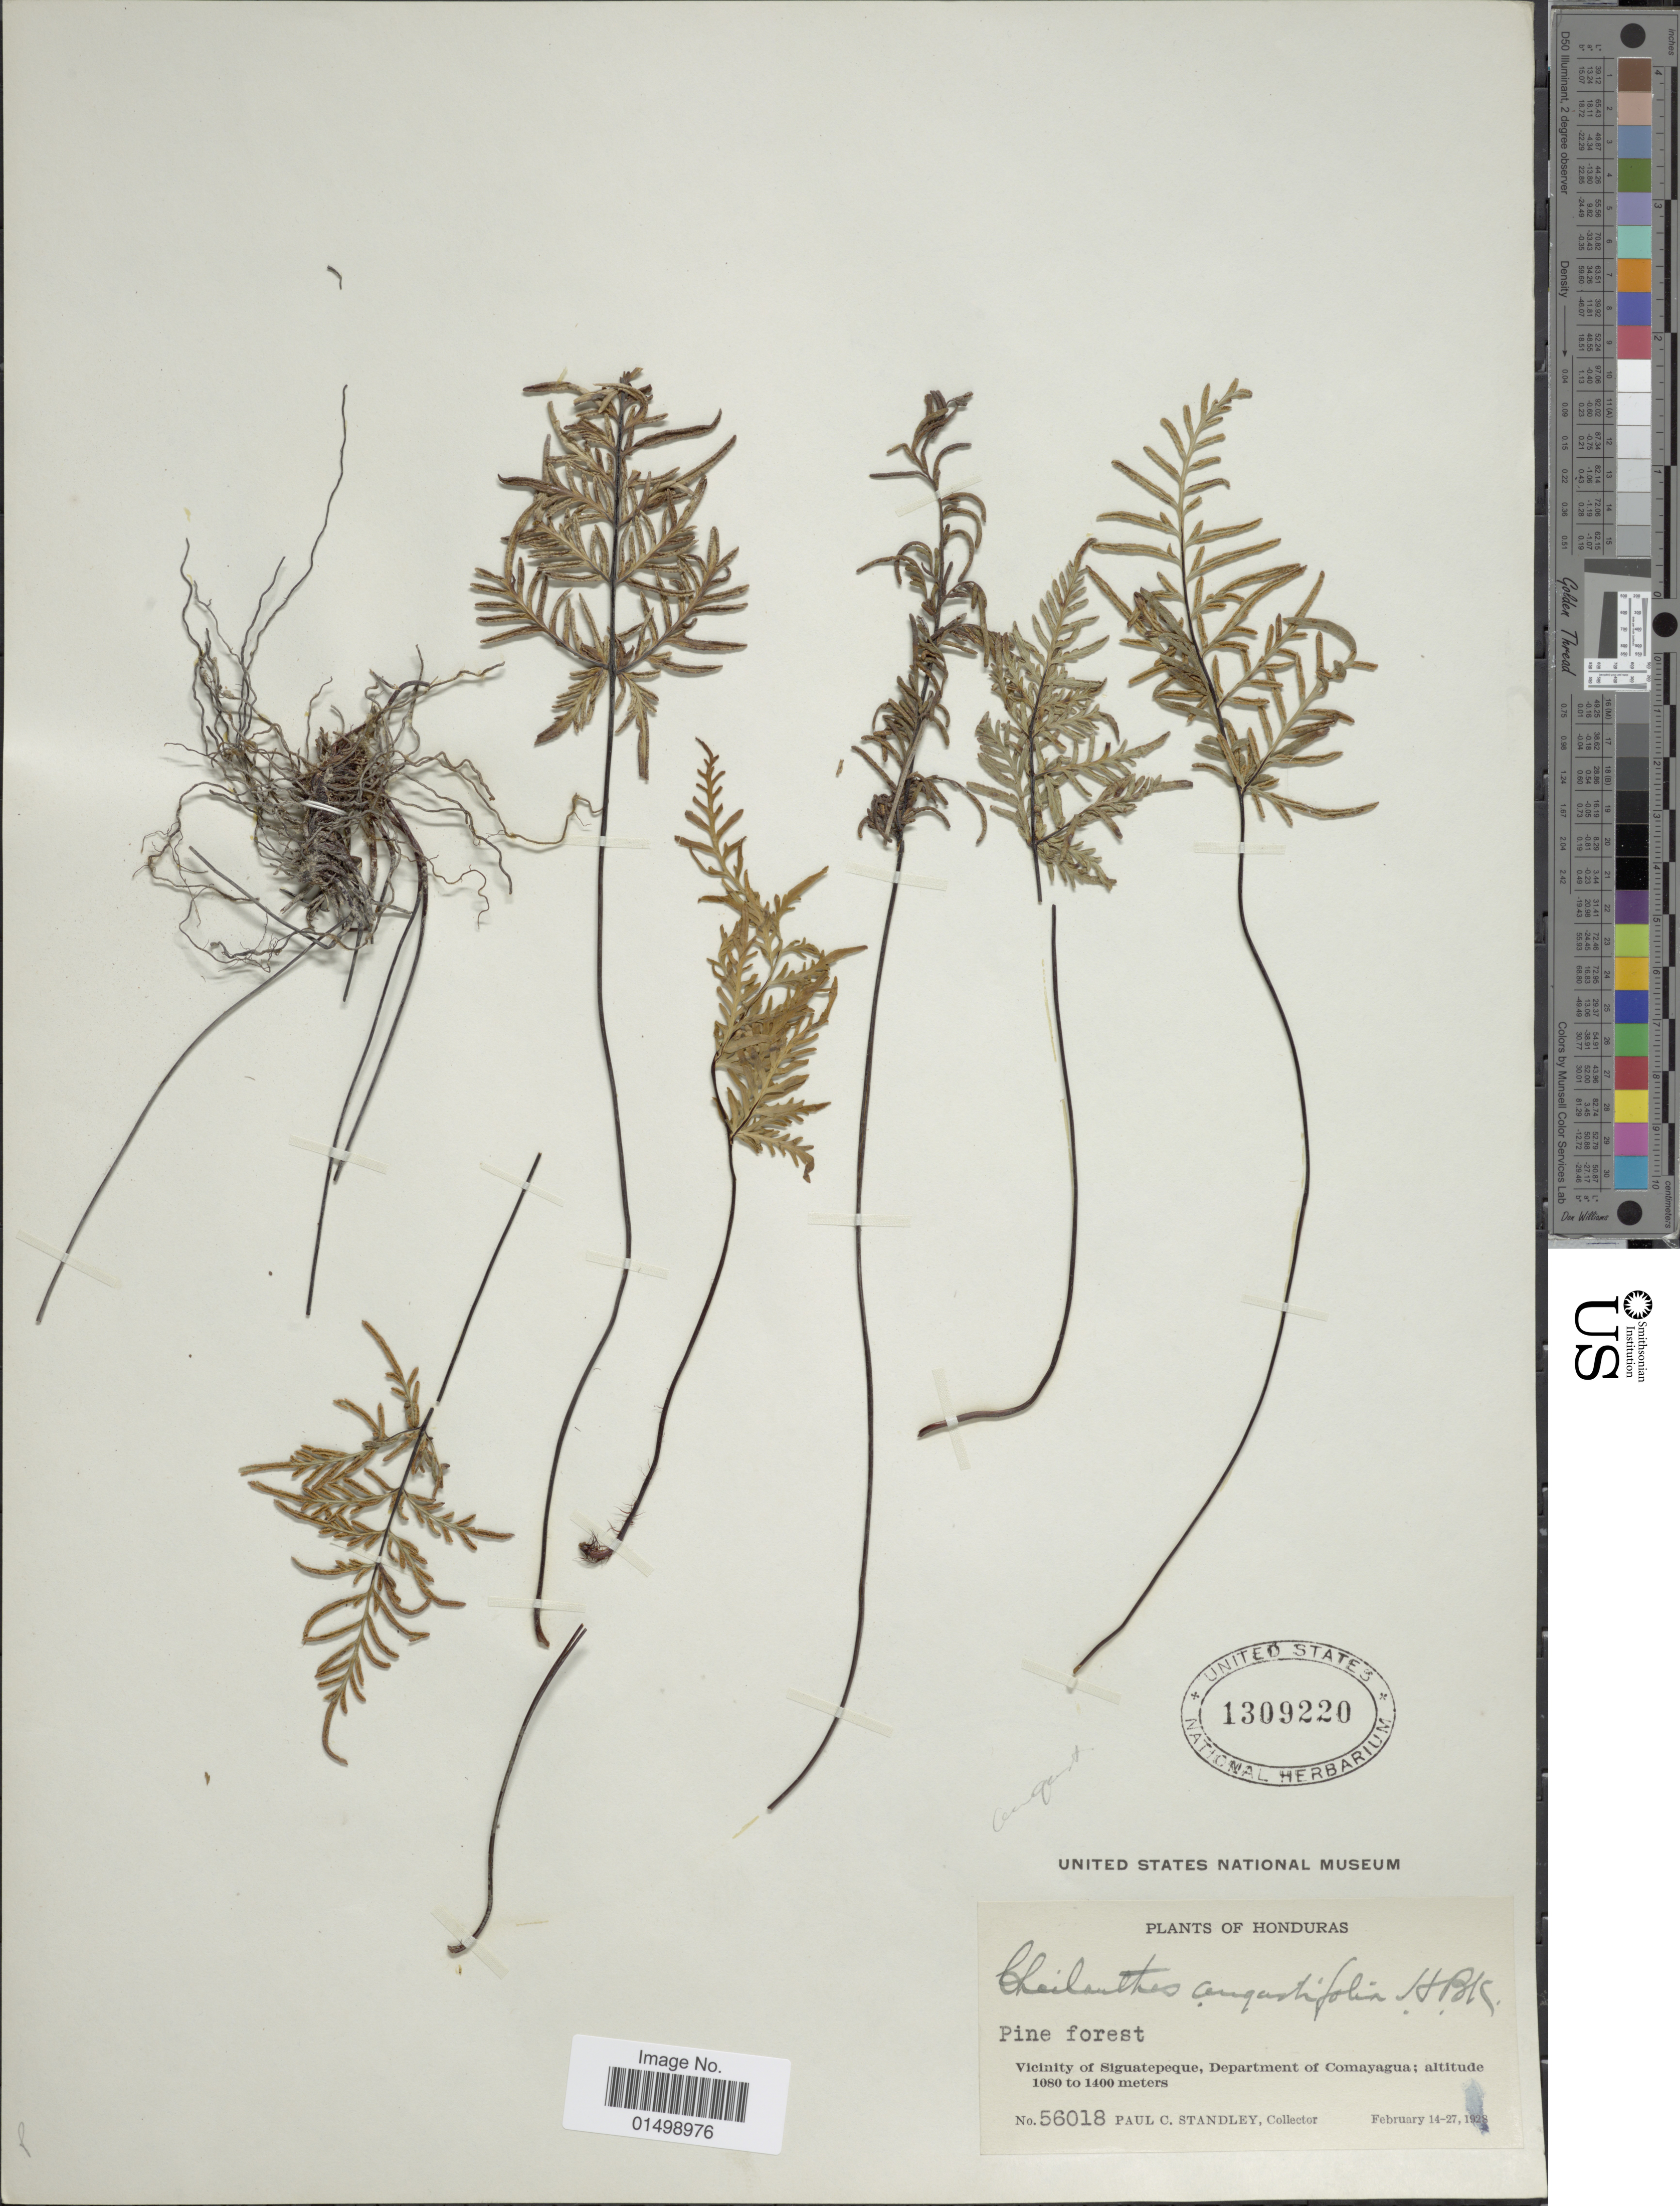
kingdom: Plantae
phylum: Tracheophyta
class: Polypodiopsida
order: Polypodiales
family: Pteridaceae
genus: Cheilanthes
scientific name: Cheilanthes pyramidalis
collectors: P. C. Standley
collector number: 56018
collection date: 1928-02-14/1928-02-27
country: Honduras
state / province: Comayagua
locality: Vicinity of Siguatepeque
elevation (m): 1080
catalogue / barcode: US 1309220